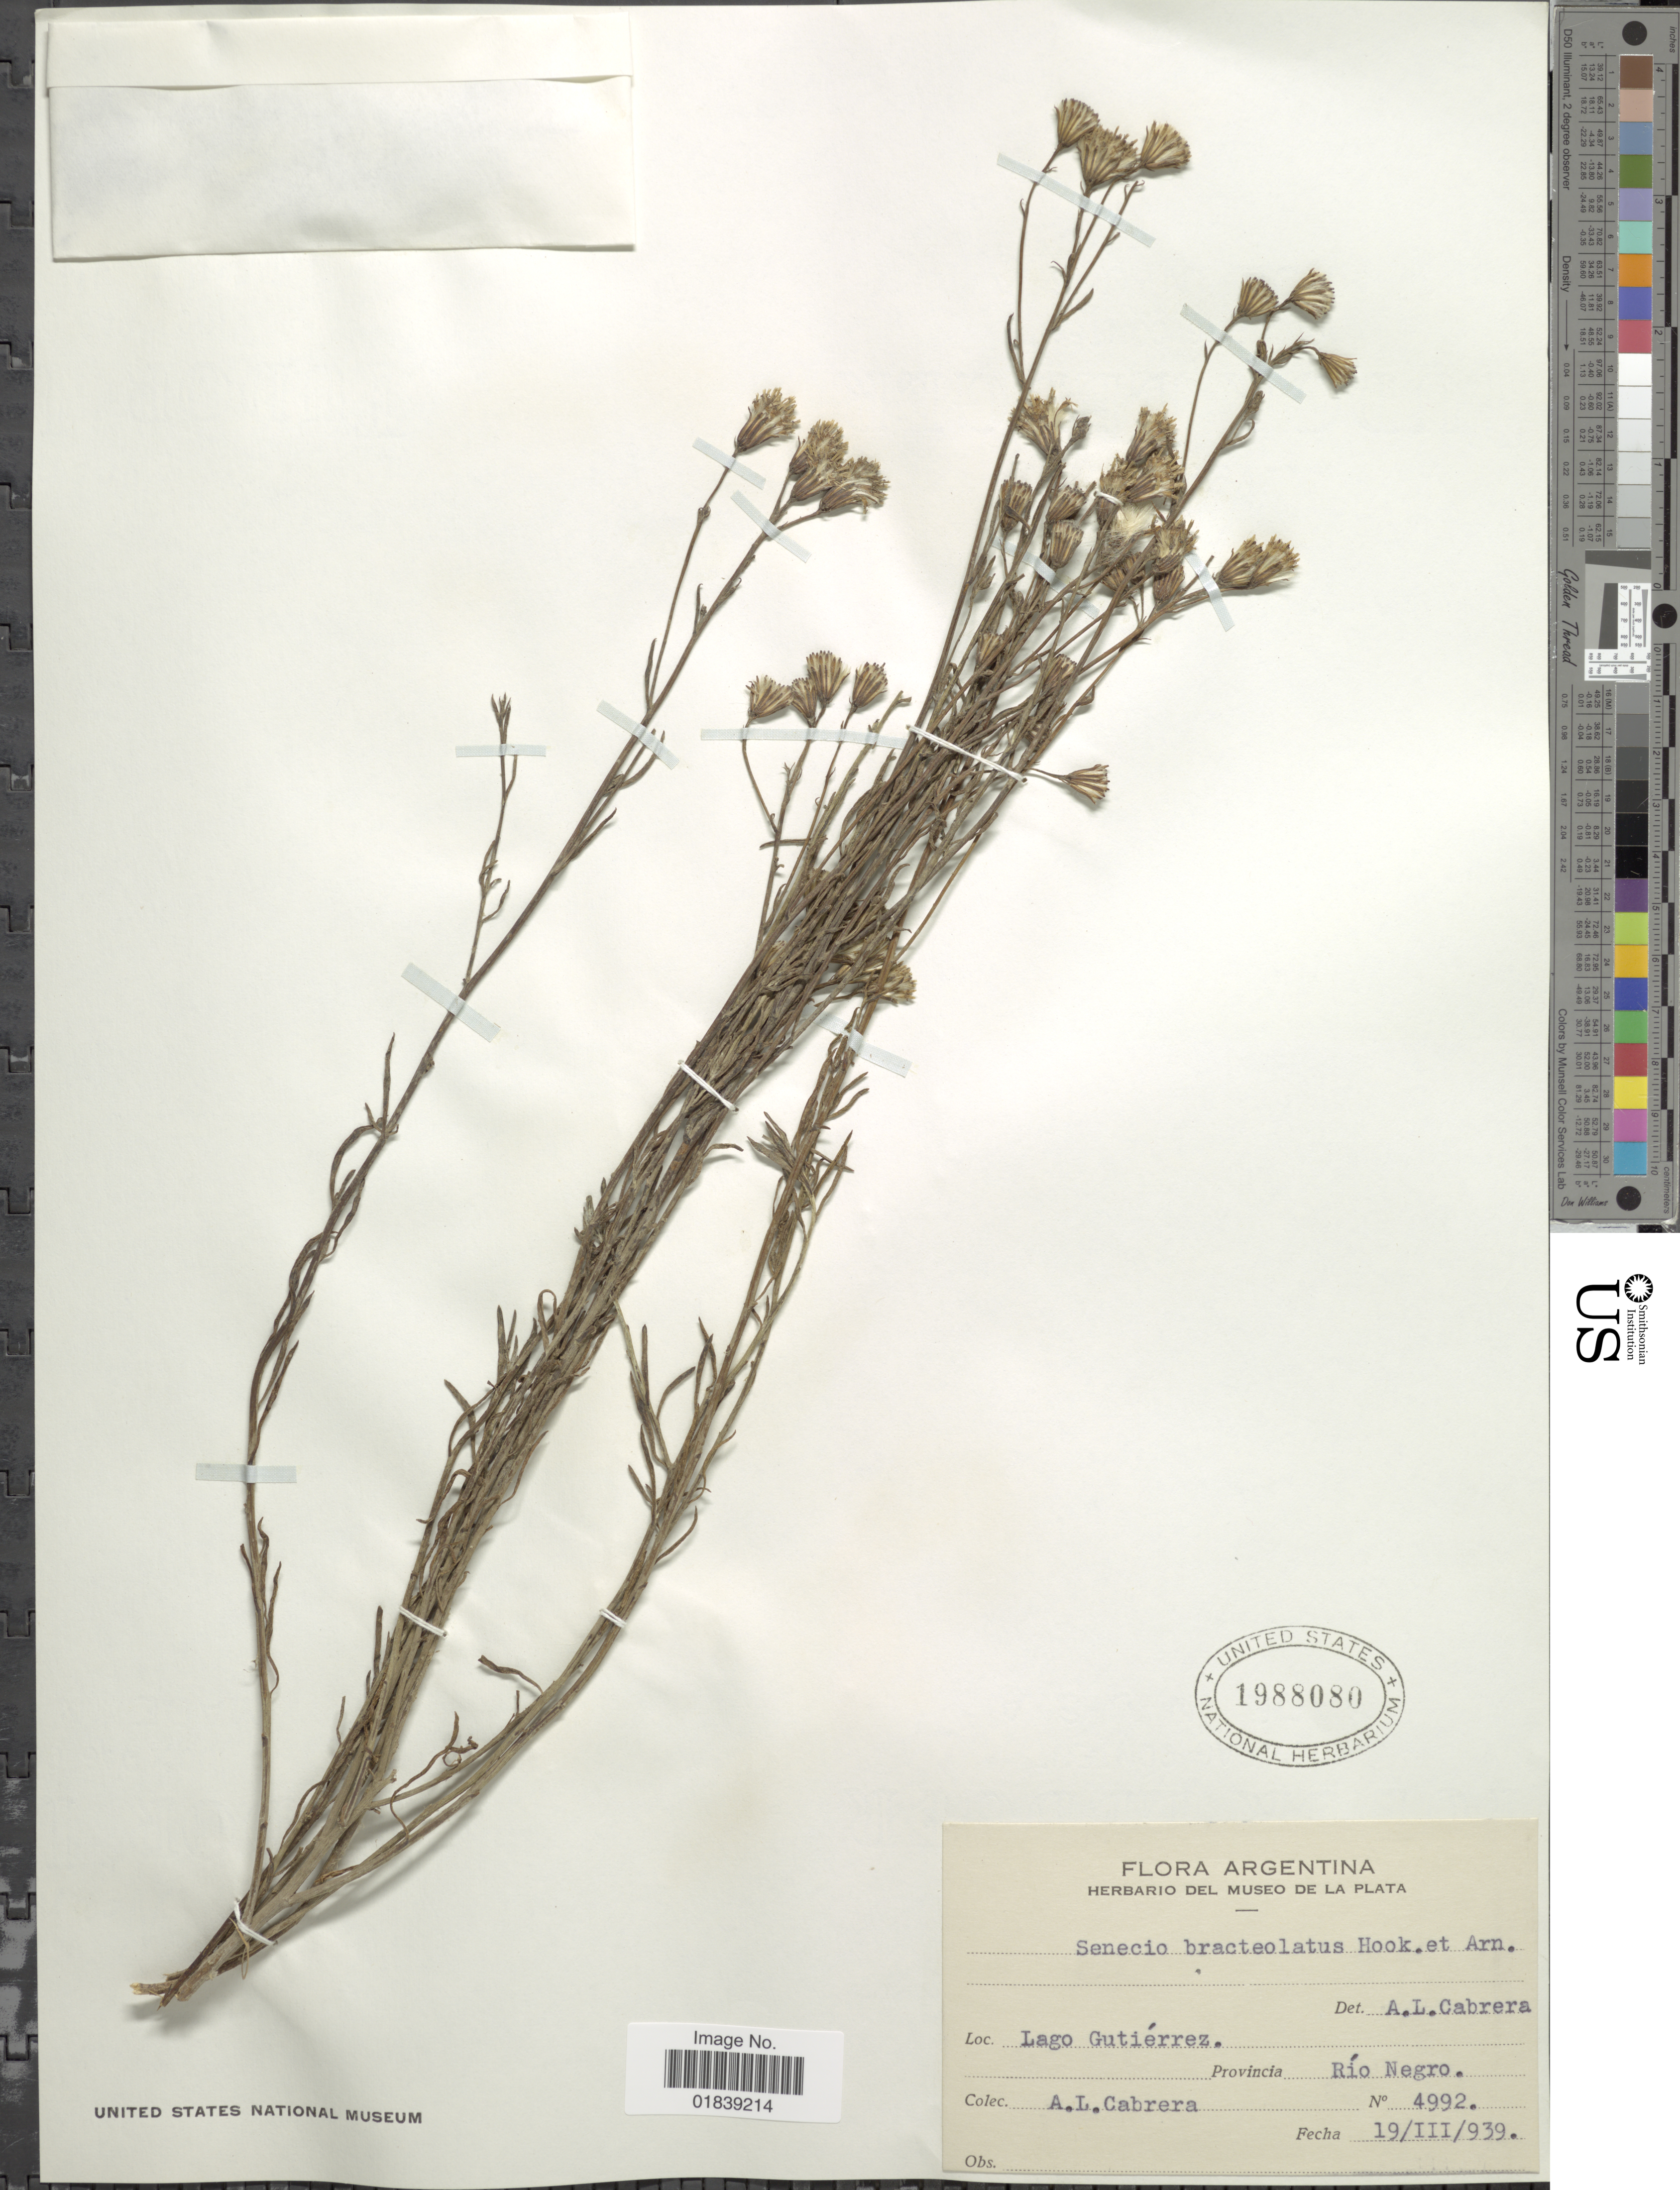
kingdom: Plantae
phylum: Tracheophyta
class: Magnoliopsida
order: Asterales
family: Asteraceae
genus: Senecio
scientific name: Senecio bracteolatus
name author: Hook. & Arn.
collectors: A. L. Cabrera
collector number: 4992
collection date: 1939-03-19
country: Argentina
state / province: Rio Negro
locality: Lago Gutierrez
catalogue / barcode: US 1988080